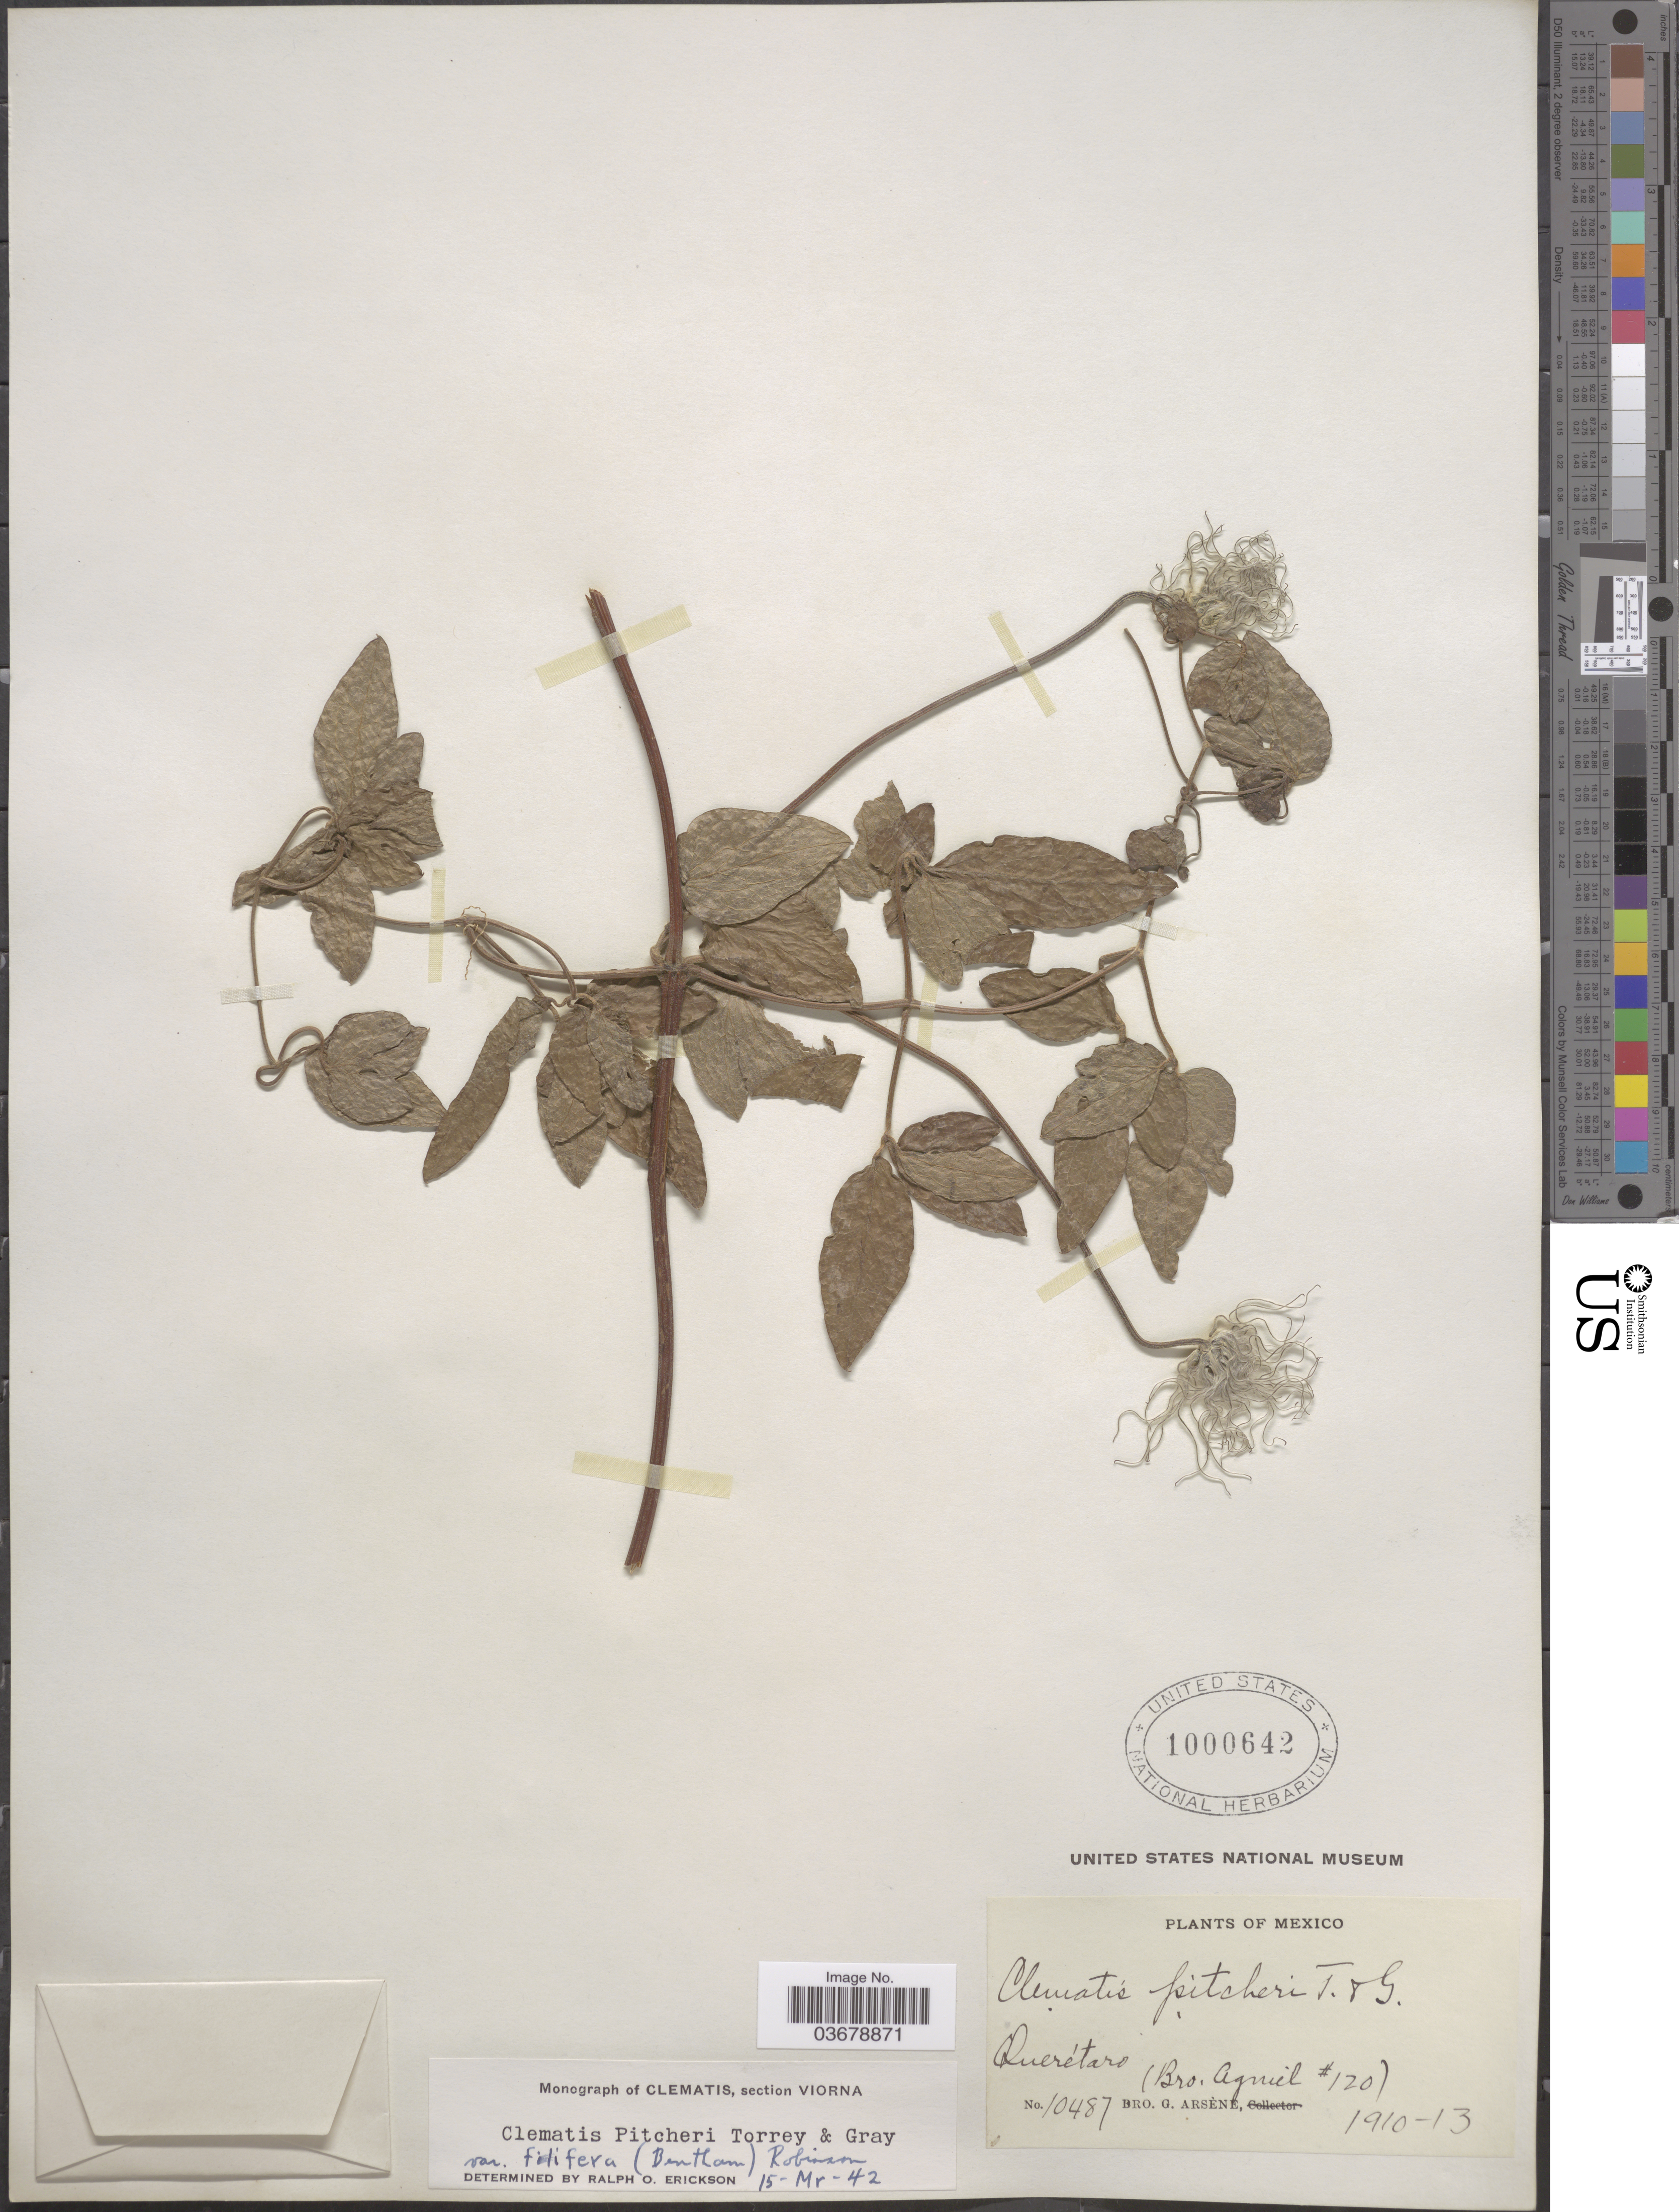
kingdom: Plantae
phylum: Tracheophyta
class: Magnoliopsida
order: Ranunculales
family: Ranunculaceae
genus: Clematis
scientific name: Clematis pitcheri var. filifera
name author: (Benth.) B.L. Rob.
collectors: Bro. G. Arsène & Bro. Agniel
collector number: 10487/120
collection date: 1910/1913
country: Mexico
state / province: Querétaro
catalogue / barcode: US 1000642